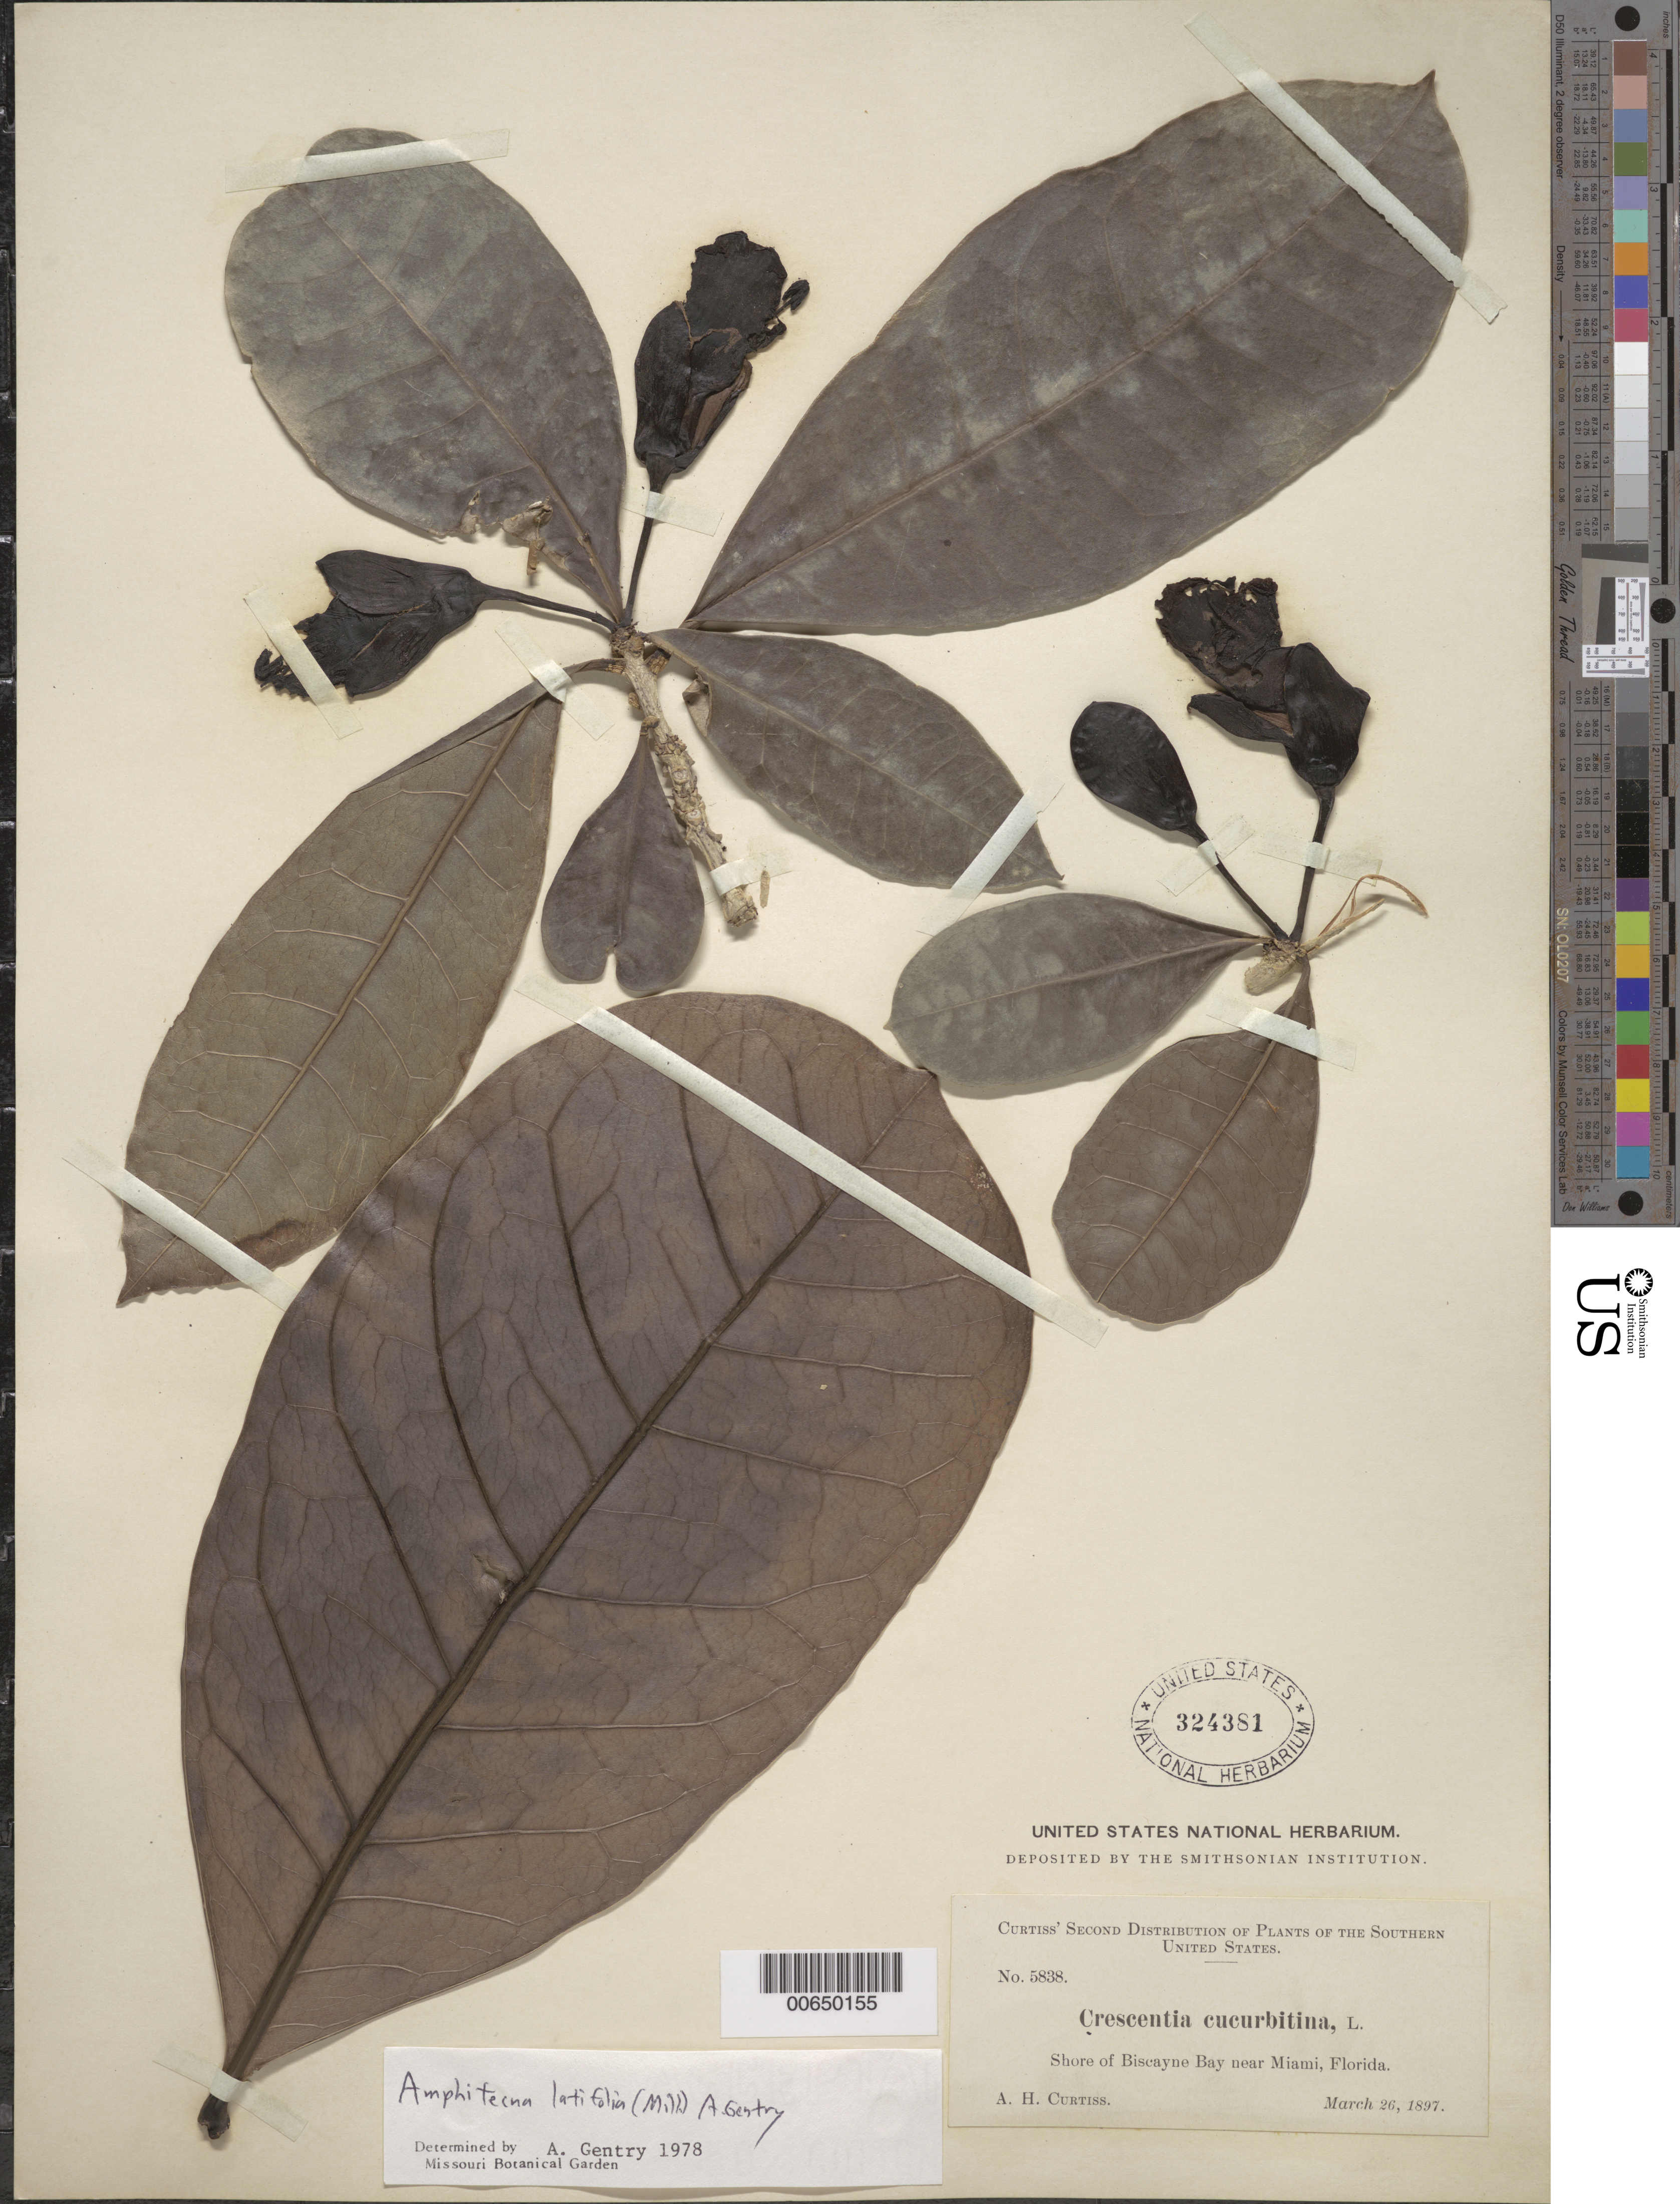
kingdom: Plantae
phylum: Tracheophyta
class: Magnoliopsida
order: Lamiales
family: Bignoniaceae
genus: Amphitecna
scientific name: Amphitecna latifolia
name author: (Mill.) A.H. Gentry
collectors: A. H. Curtiss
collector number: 5838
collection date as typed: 26 Mar 1897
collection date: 1897-03-26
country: United States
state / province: Florida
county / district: Dade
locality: Shore of Biscayne Bay near Miami.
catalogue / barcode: US 324381